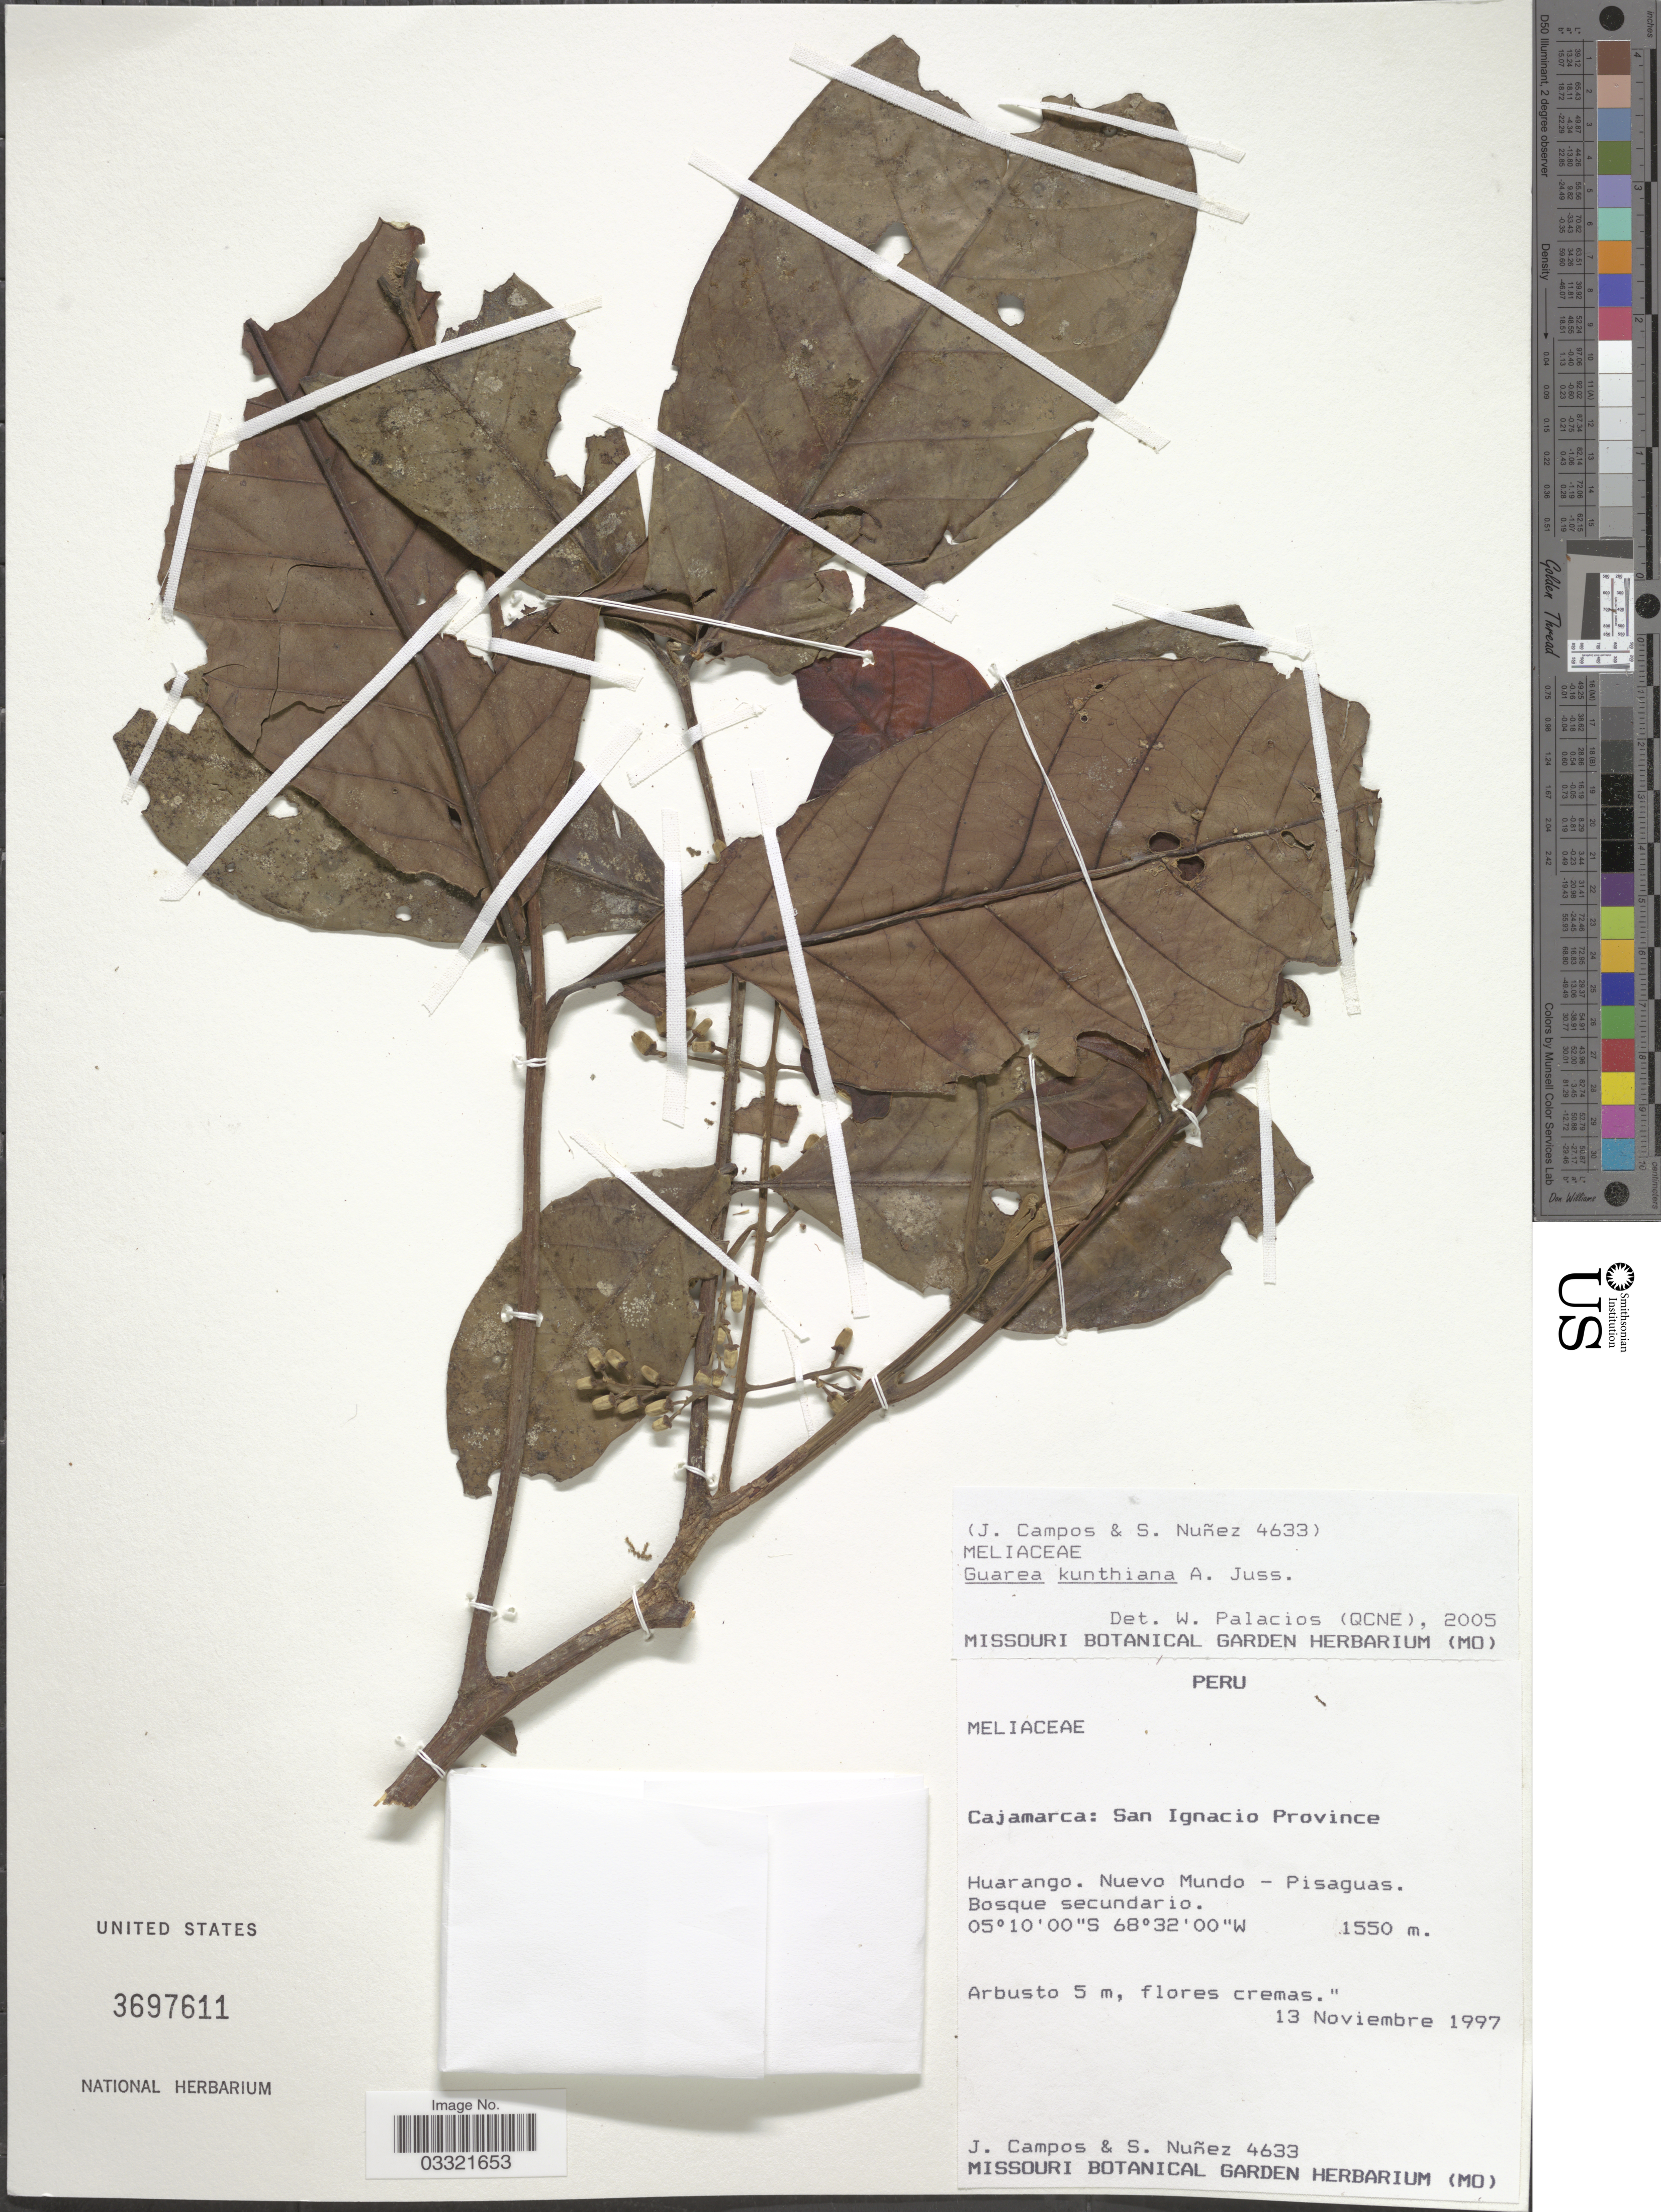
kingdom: Plantae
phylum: Tracheophyta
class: Magnoliopsida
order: Sapindales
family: Meliaceae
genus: Guarea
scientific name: Guarea kunthiana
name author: A. Juss.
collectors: J. Campos & S. Nuñez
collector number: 4633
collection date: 1997-11-13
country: Peru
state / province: Cajamarca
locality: San Ignacio Province. Huarango. Nuevo Mundo - Pisaguas.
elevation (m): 1550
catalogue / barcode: US 3697611